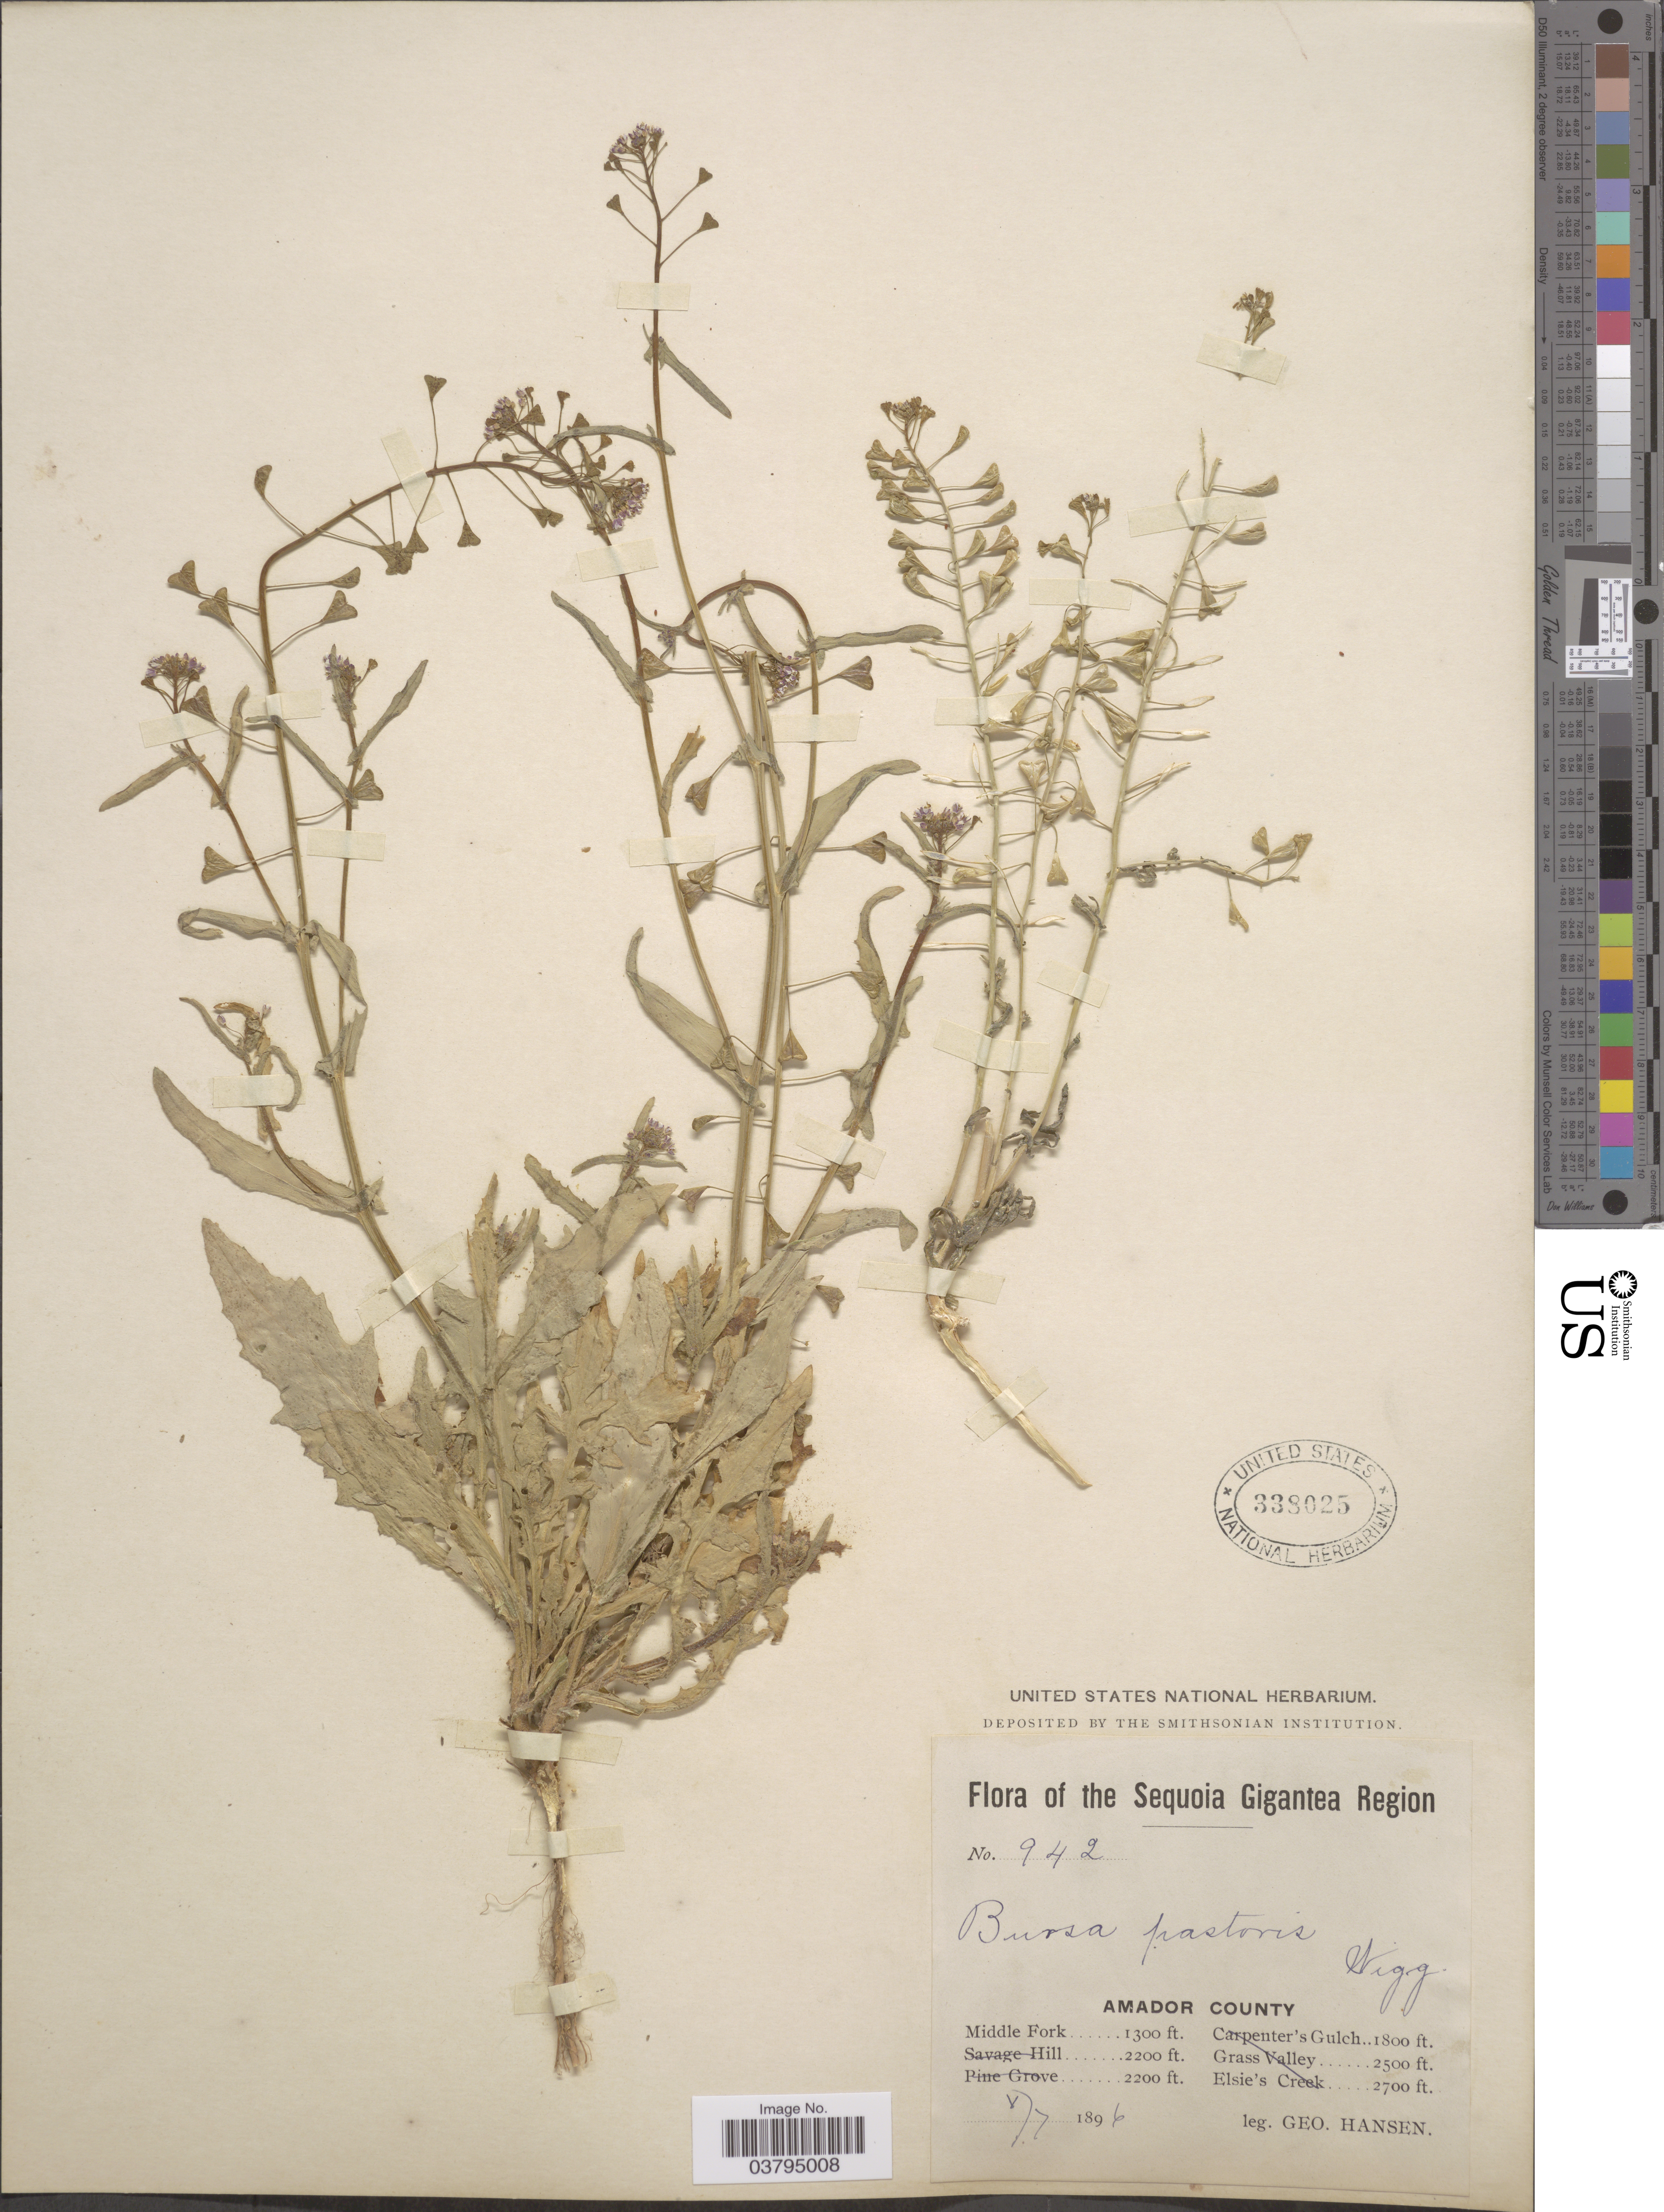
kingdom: Plantae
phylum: Tracheophyta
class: Magnoliopsida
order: Brassicales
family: Brassicaceae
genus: Capsella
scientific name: Capsella bursa-pastoris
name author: (L.) Medik.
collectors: G. Hansen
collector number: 942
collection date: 1896-05-07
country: United States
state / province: California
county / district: Amador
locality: The Sequoia Gigantea Region. Amador County. Middle Fork.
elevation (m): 396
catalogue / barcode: US 338025